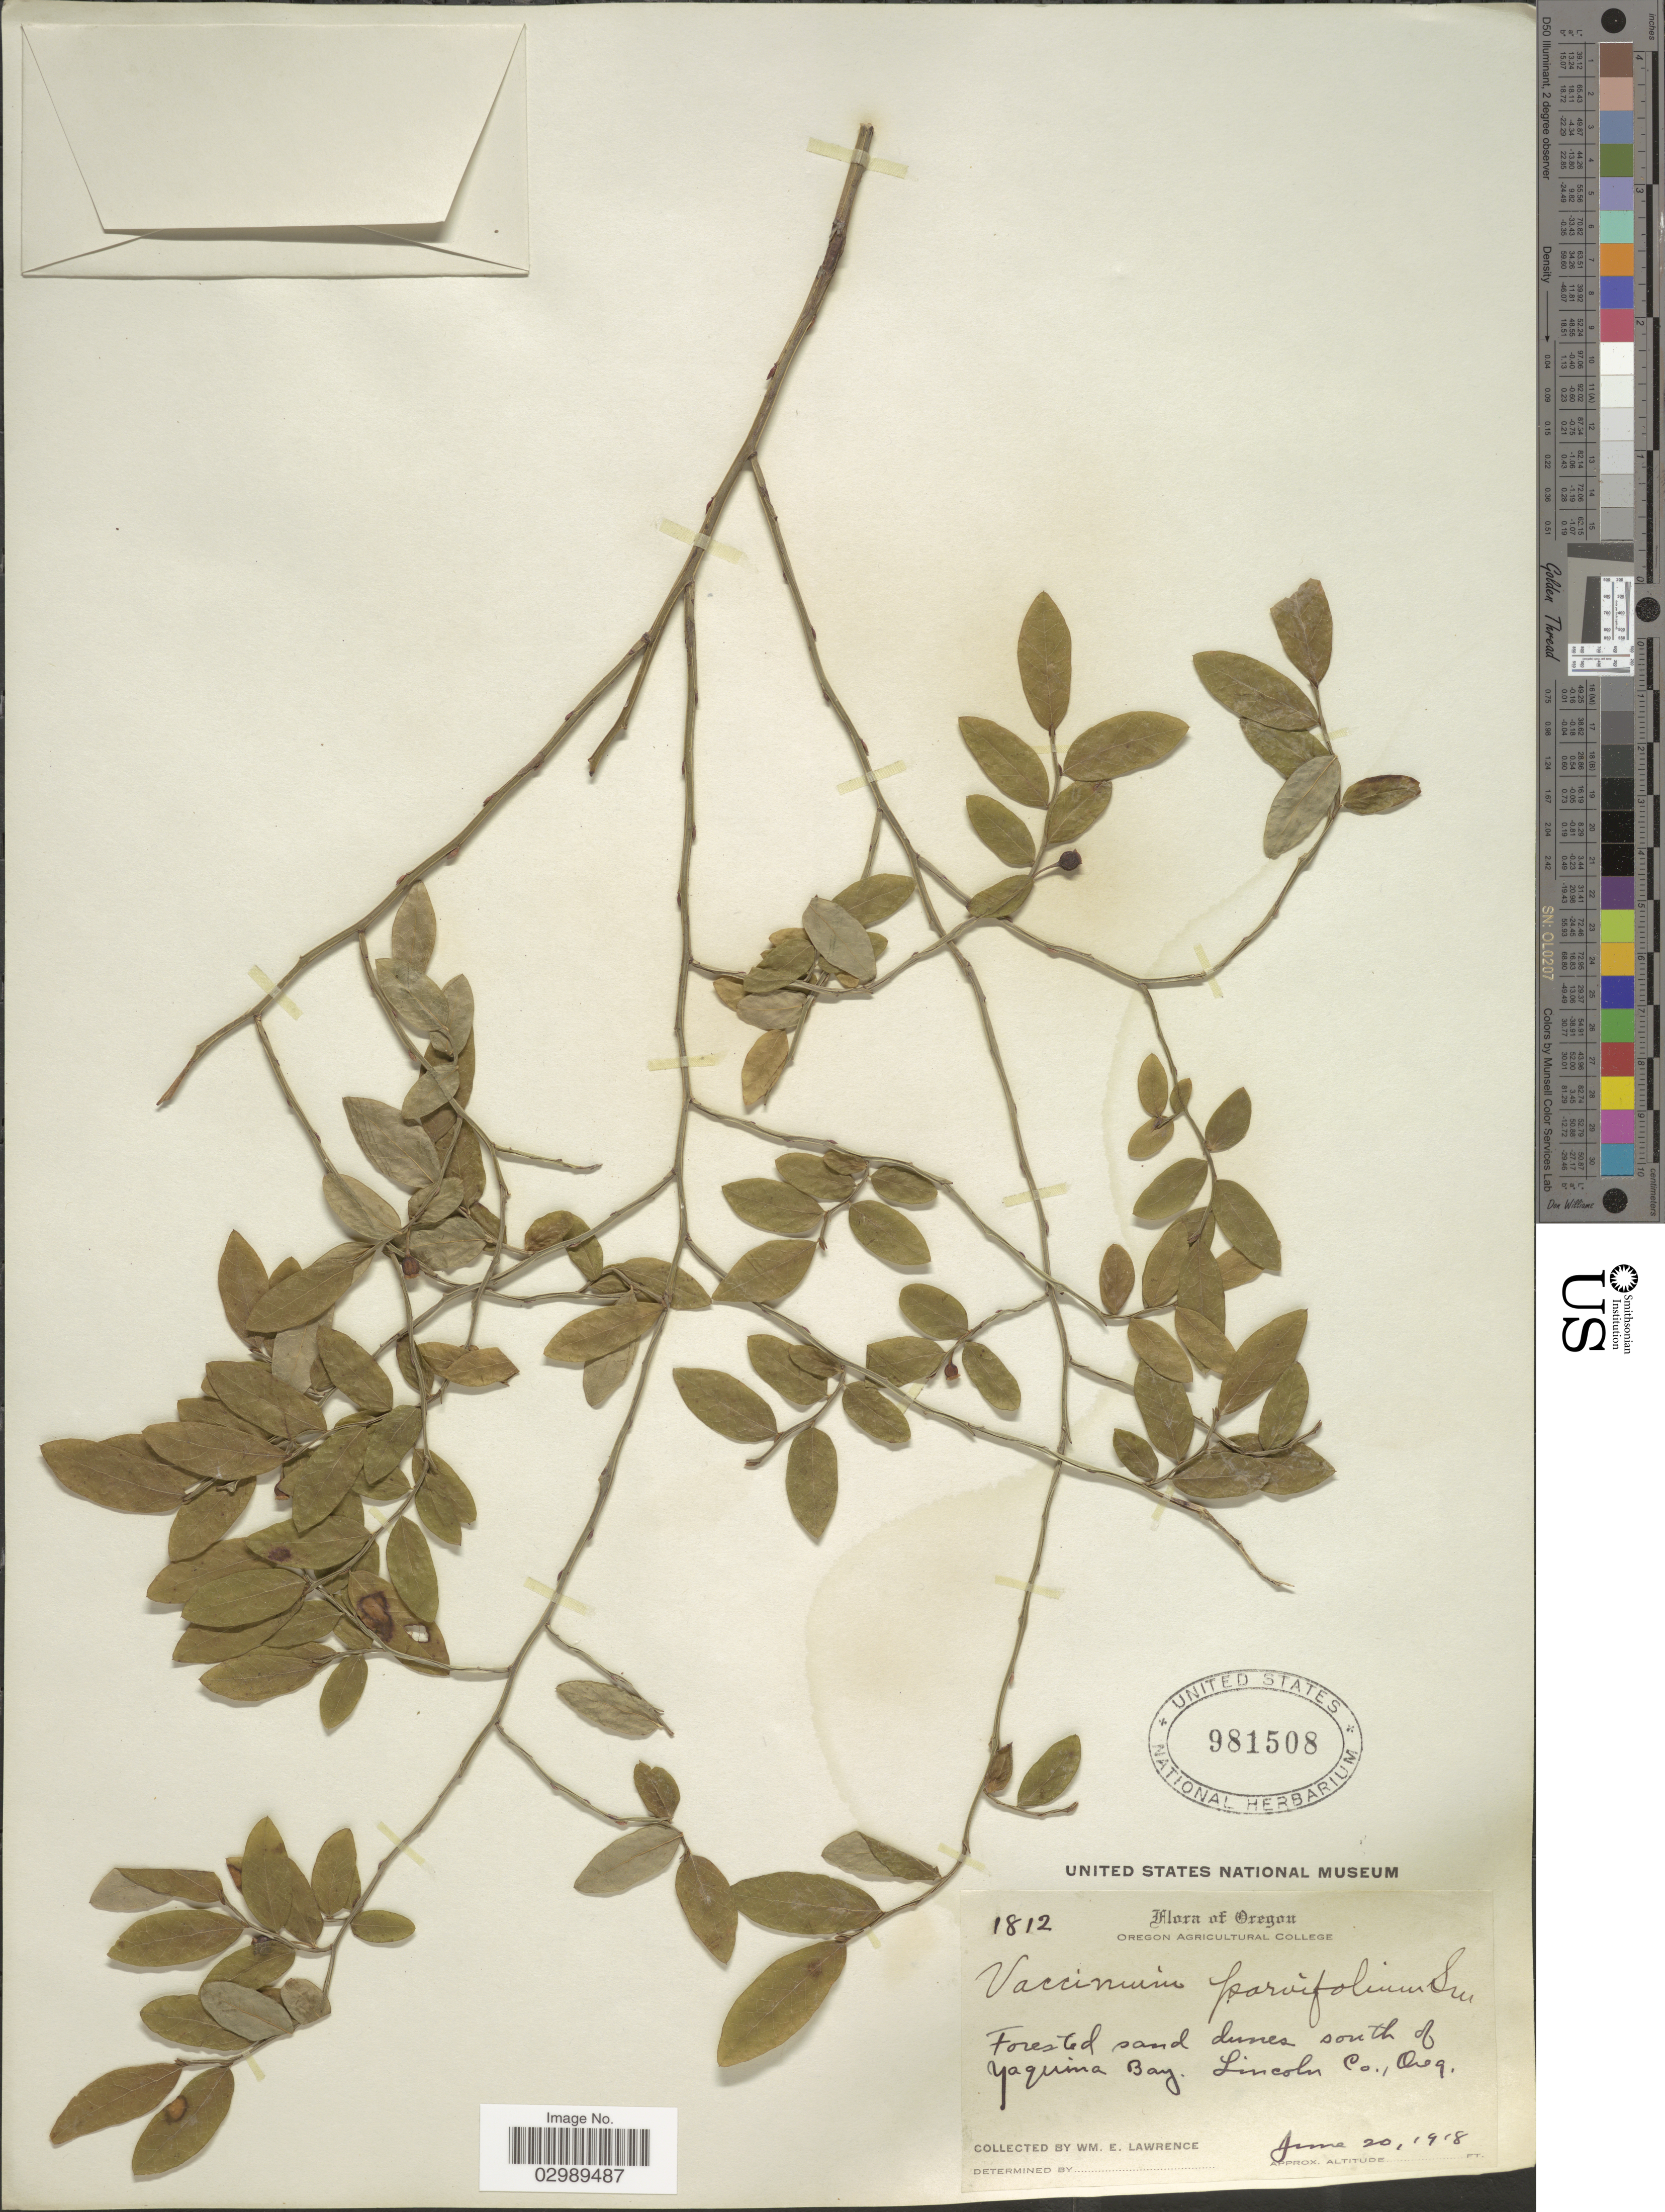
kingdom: Plantae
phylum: Tracheophyta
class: Magnoliopsida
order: Ericales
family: Ericaceae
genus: Vaccinium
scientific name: Vaccinium parvifolium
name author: Small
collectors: W. Lawrence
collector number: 1812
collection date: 1918-06-20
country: United States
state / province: Oregon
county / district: Lincoln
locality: Forestal sand dunes south of Yaquina Bay, Lincoln Co.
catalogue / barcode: US 981508